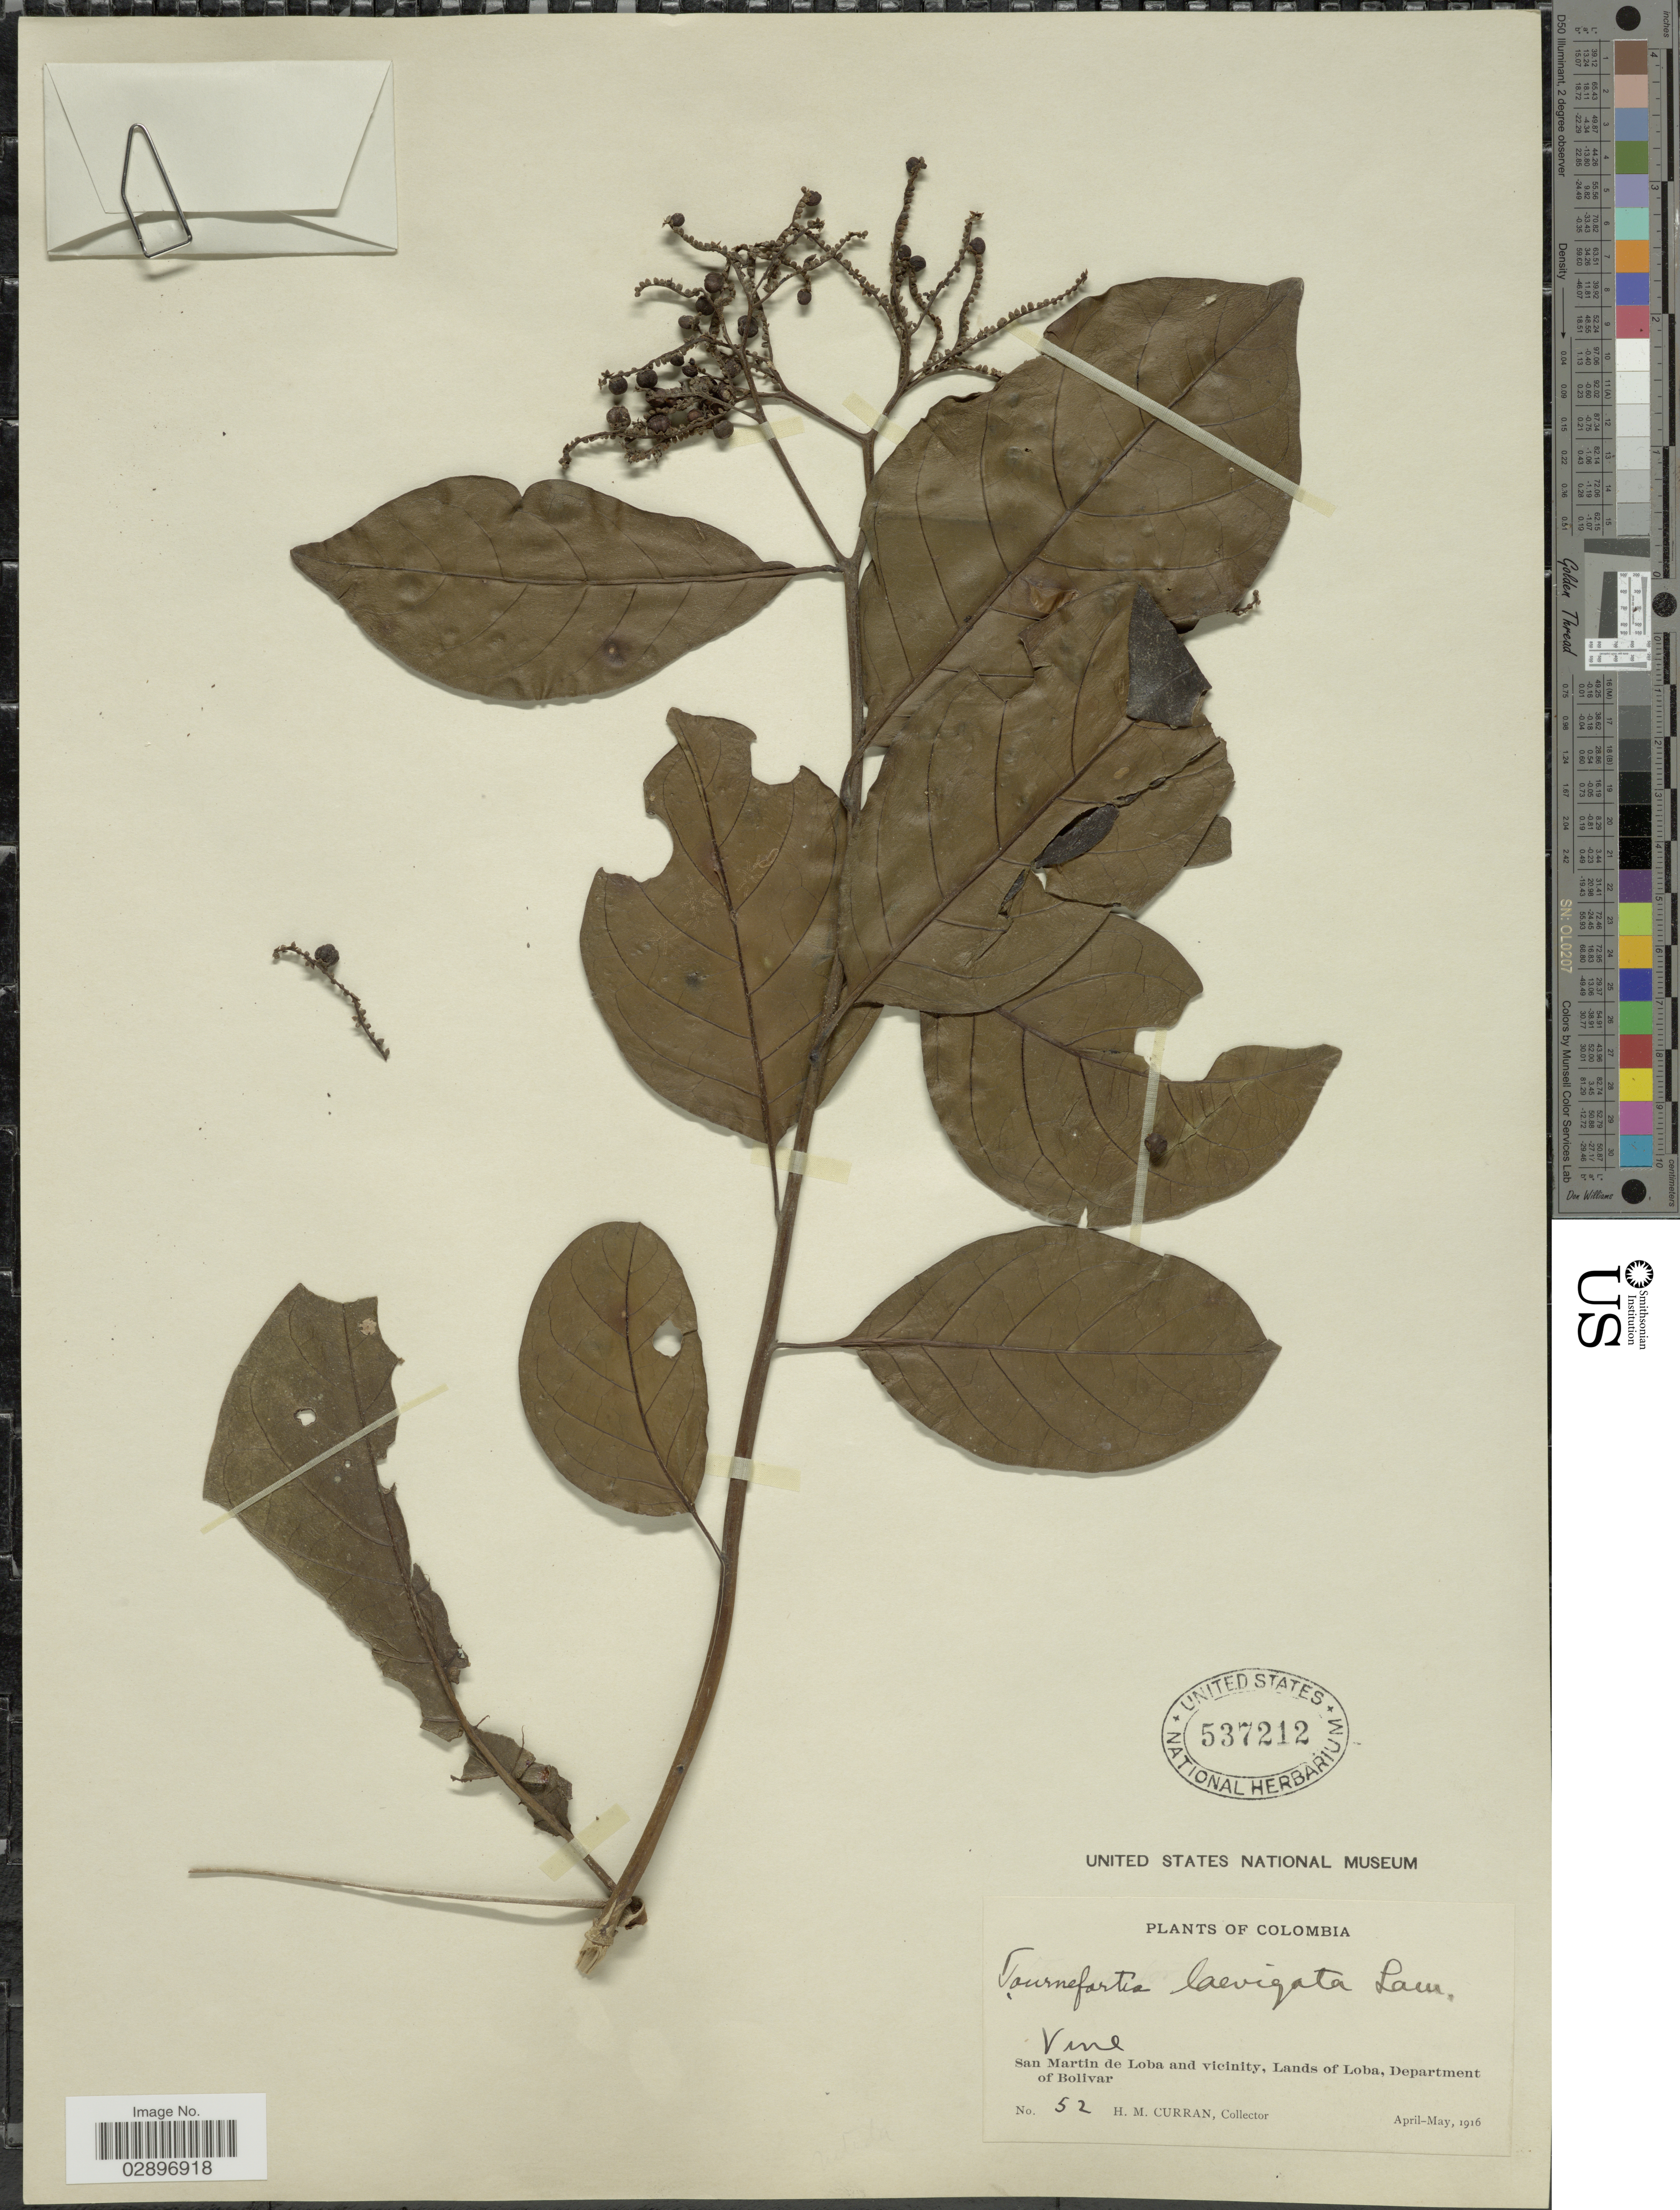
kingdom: Plantae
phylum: Tracheophyta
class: Magnoliopsida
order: Boraginales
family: Heliotropiaceae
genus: Tournefortia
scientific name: Tournefortia bicolor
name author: Sw.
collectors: H. M. Curran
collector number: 52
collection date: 1916-04/1916-05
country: Colombia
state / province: Bolívar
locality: San Martin de Loba and vicinity, Lands of Loba, Department of Bolivar.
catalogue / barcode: US 537212